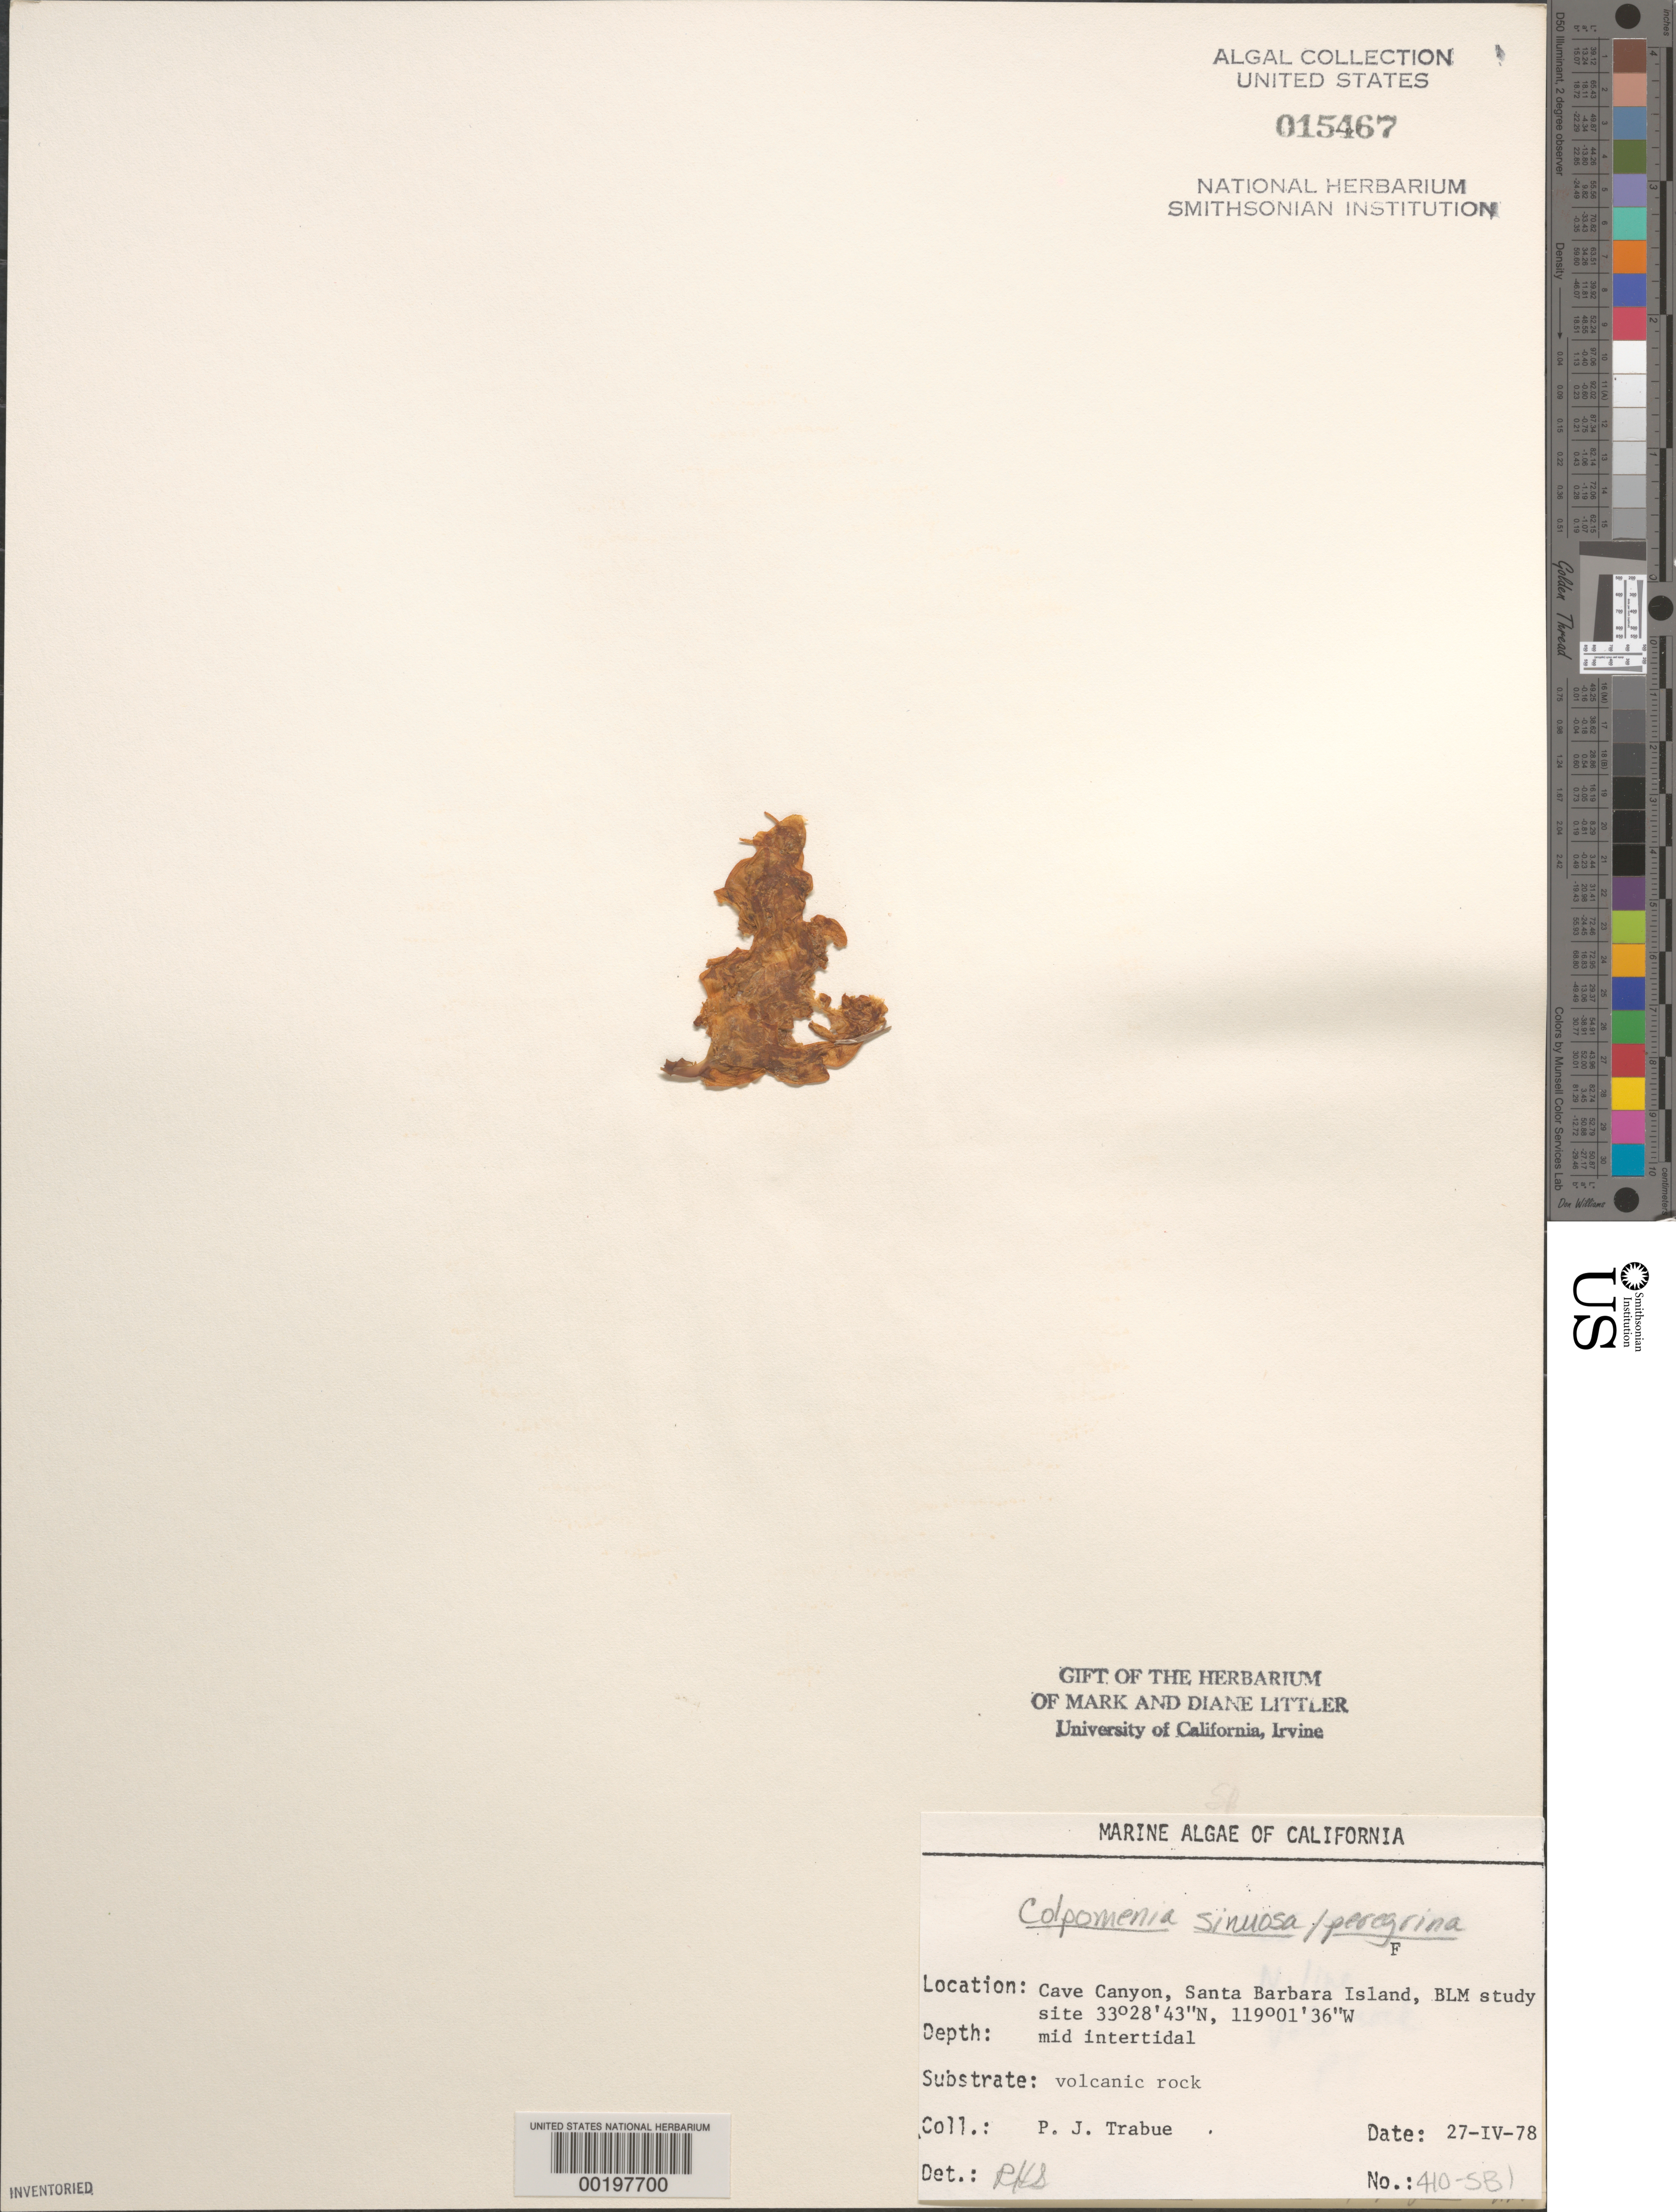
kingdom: Chromista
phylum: Ochrophyta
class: Phaeophyceae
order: Scytosiphonales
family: Scytosiphonaceae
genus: Colpomenia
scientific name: Colpomenia sinuosa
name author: (K. Mert. ex Roth) Derbes & Solier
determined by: Sims, Robert H.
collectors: P. J. Trabue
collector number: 410-sbi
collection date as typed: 27 Apr 1978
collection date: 1978-04-27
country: United States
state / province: California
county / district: Santa Barbara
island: Santa Barbara Island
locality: Cave Canyon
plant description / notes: BLM-SOCALBIGHT Rocky Intertidal Survey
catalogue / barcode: US 15467